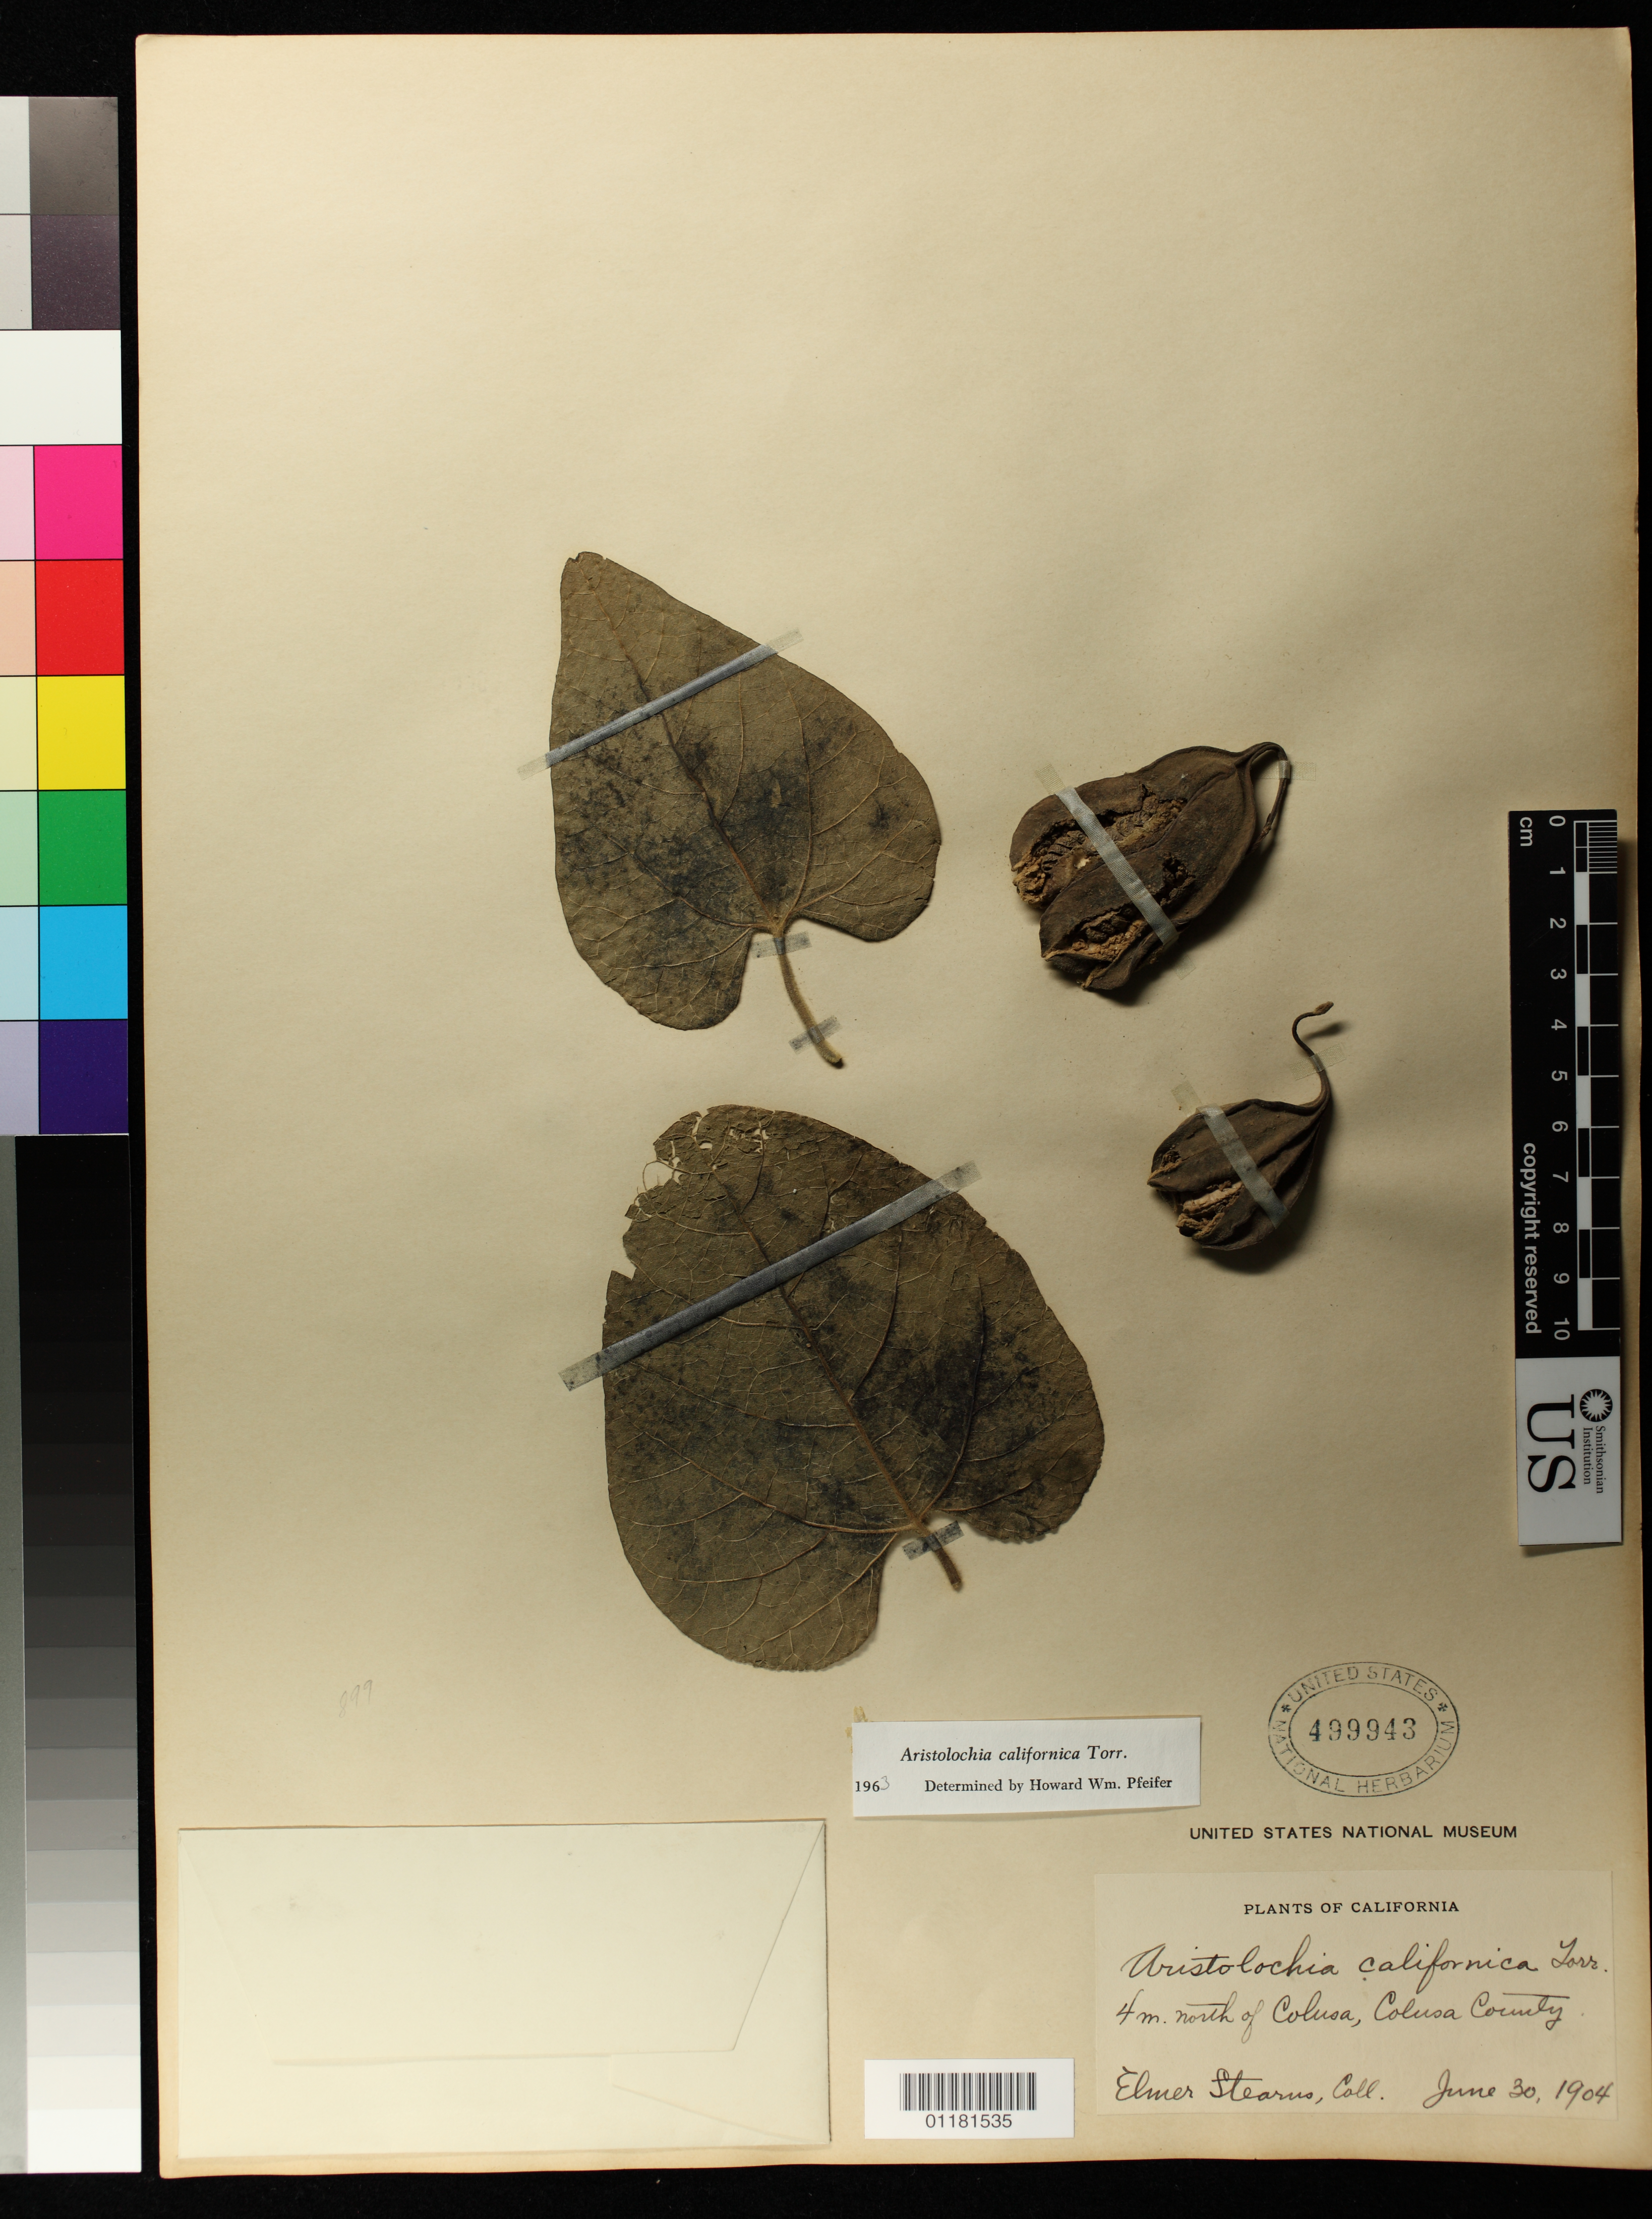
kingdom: Plantae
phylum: Tracheophyta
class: Magnoliopsida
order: Piperales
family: Aristolochiaceae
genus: Aristolochia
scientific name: Aristolochia californica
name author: Torr.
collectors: E. Stearns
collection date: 1904-06-30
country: United States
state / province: California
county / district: Colusa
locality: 4 mile north of Colusa, Colusa County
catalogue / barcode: US 499943